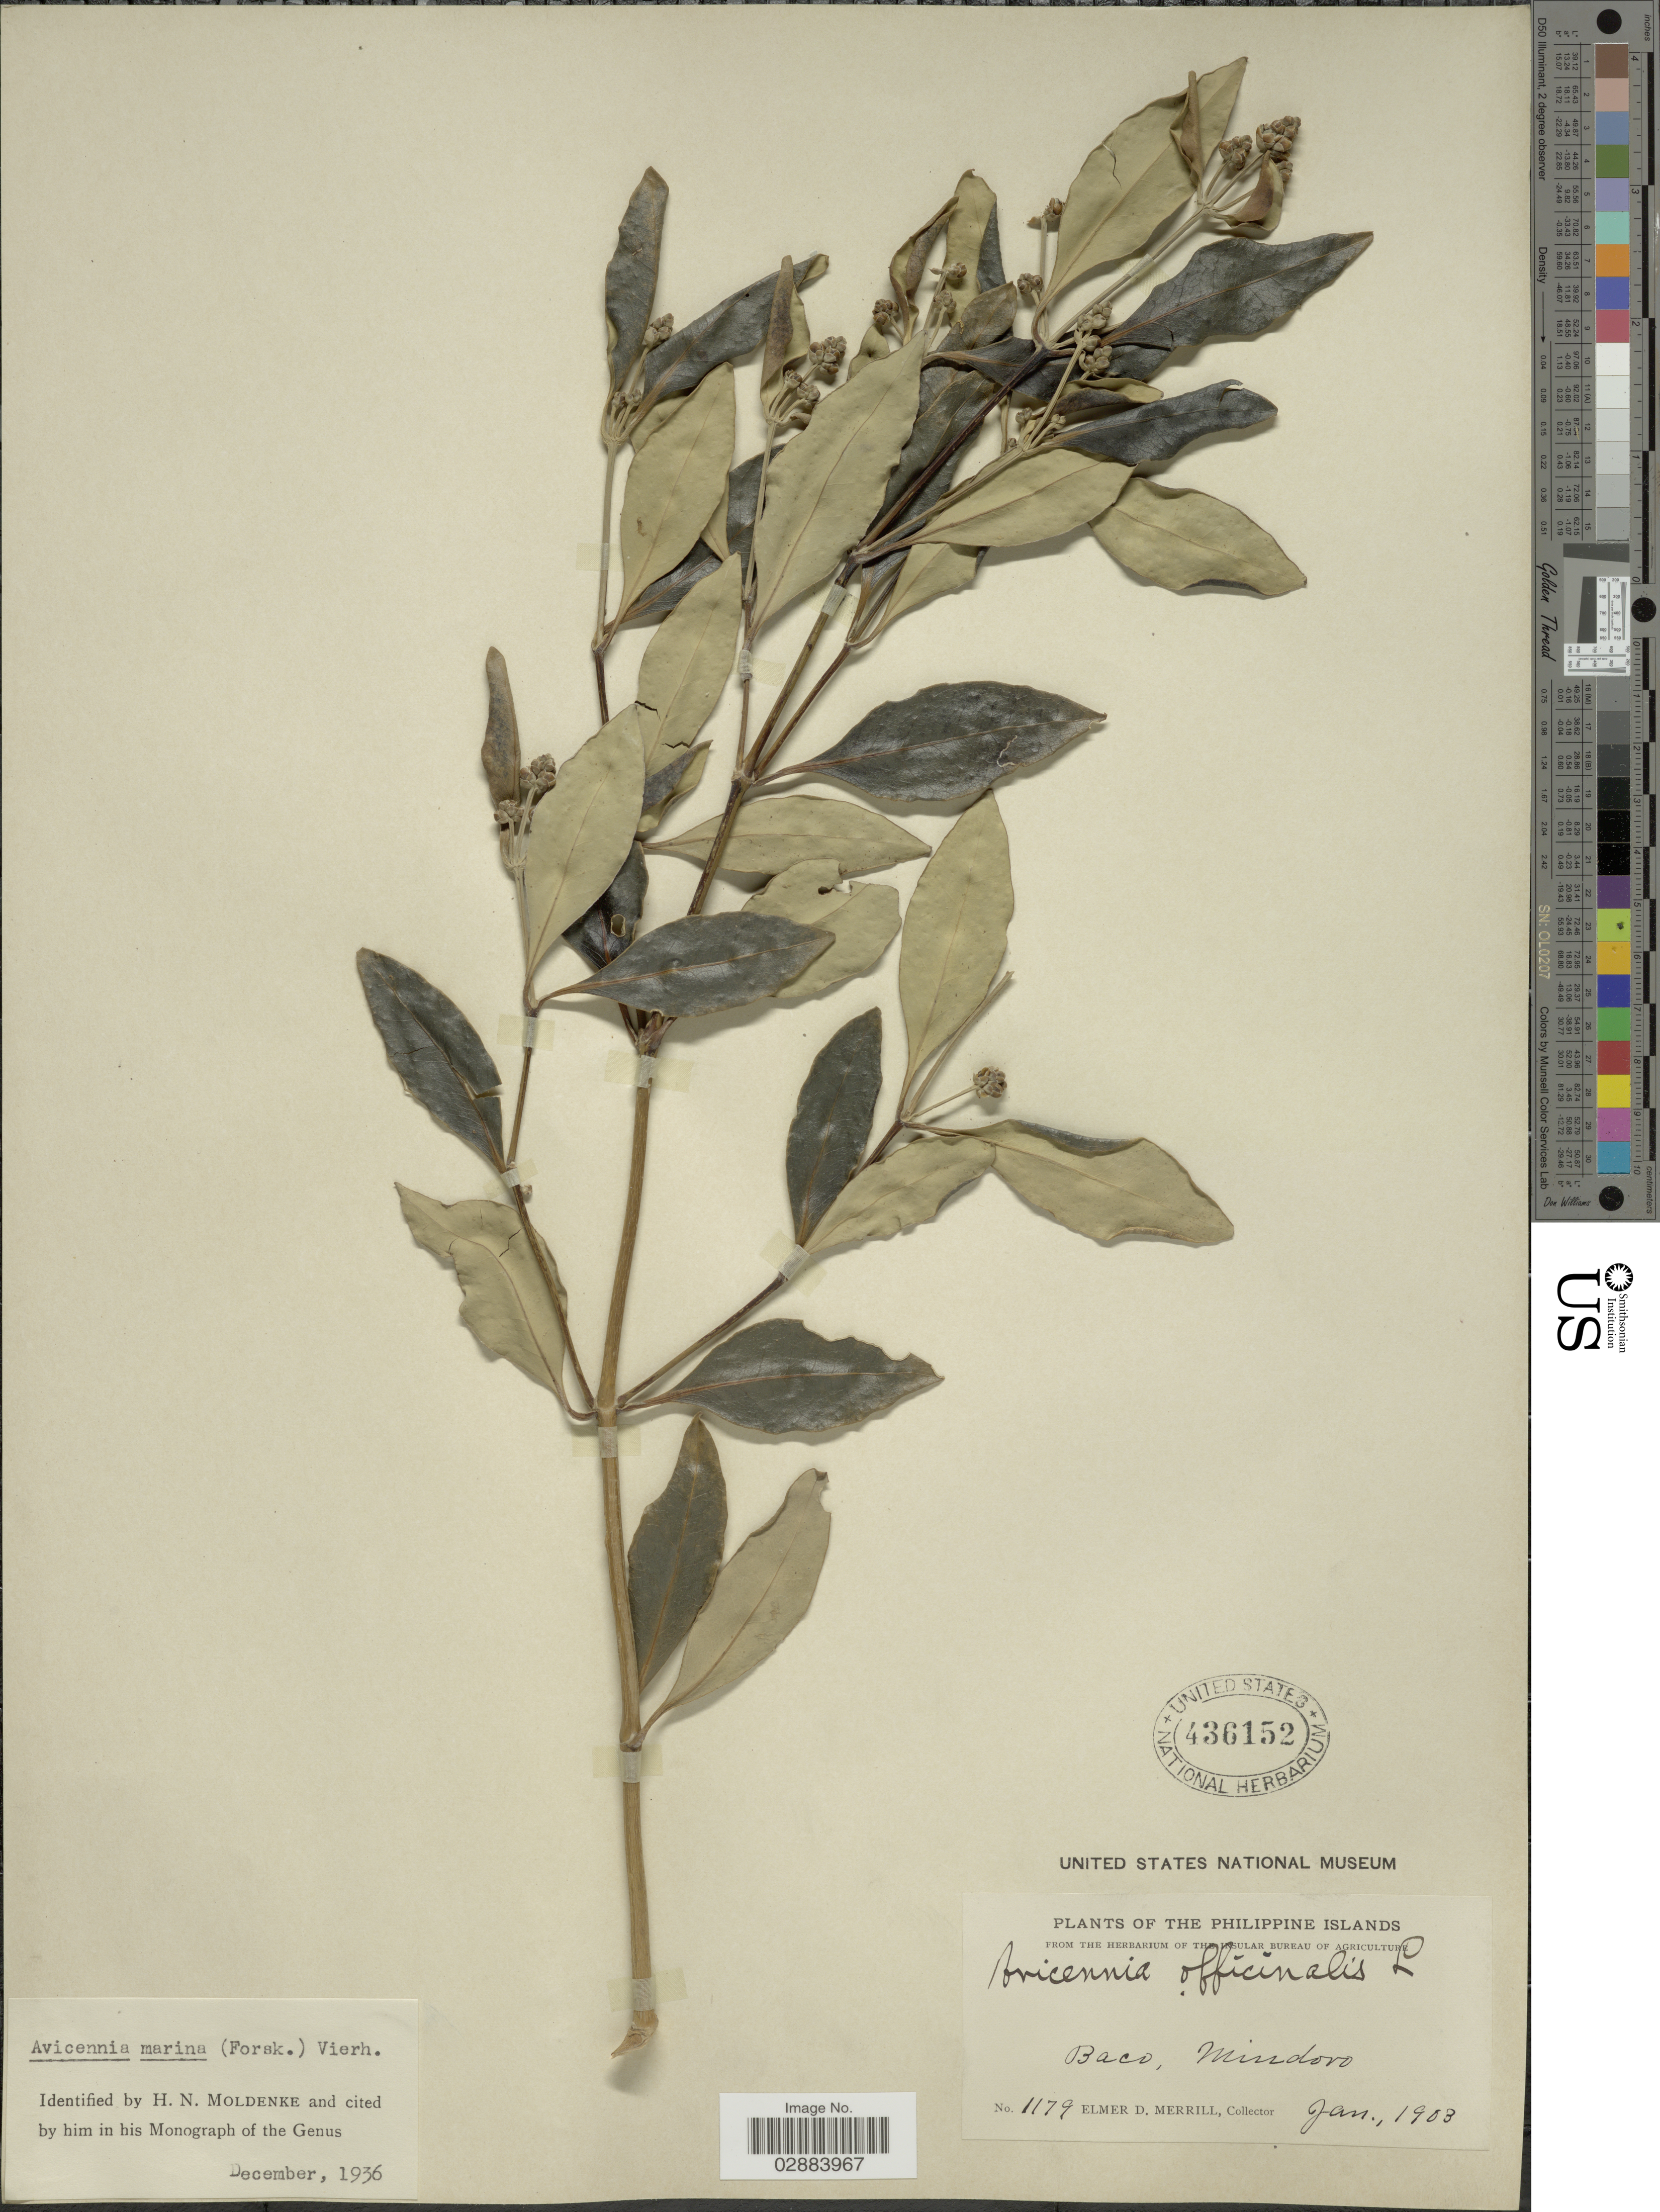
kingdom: Plantae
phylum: Tracheophyta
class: Magnoliopsida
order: Lamiales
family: Acanthaceae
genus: Avicennia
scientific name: Avicennia marina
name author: (Forssk.) Vierh.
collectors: E. D. Merrill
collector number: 1179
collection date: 1903-01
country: Philippines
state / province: Mimaropa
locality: The Philippine Islands. Baco, Mindoro.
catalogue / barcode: US 436152